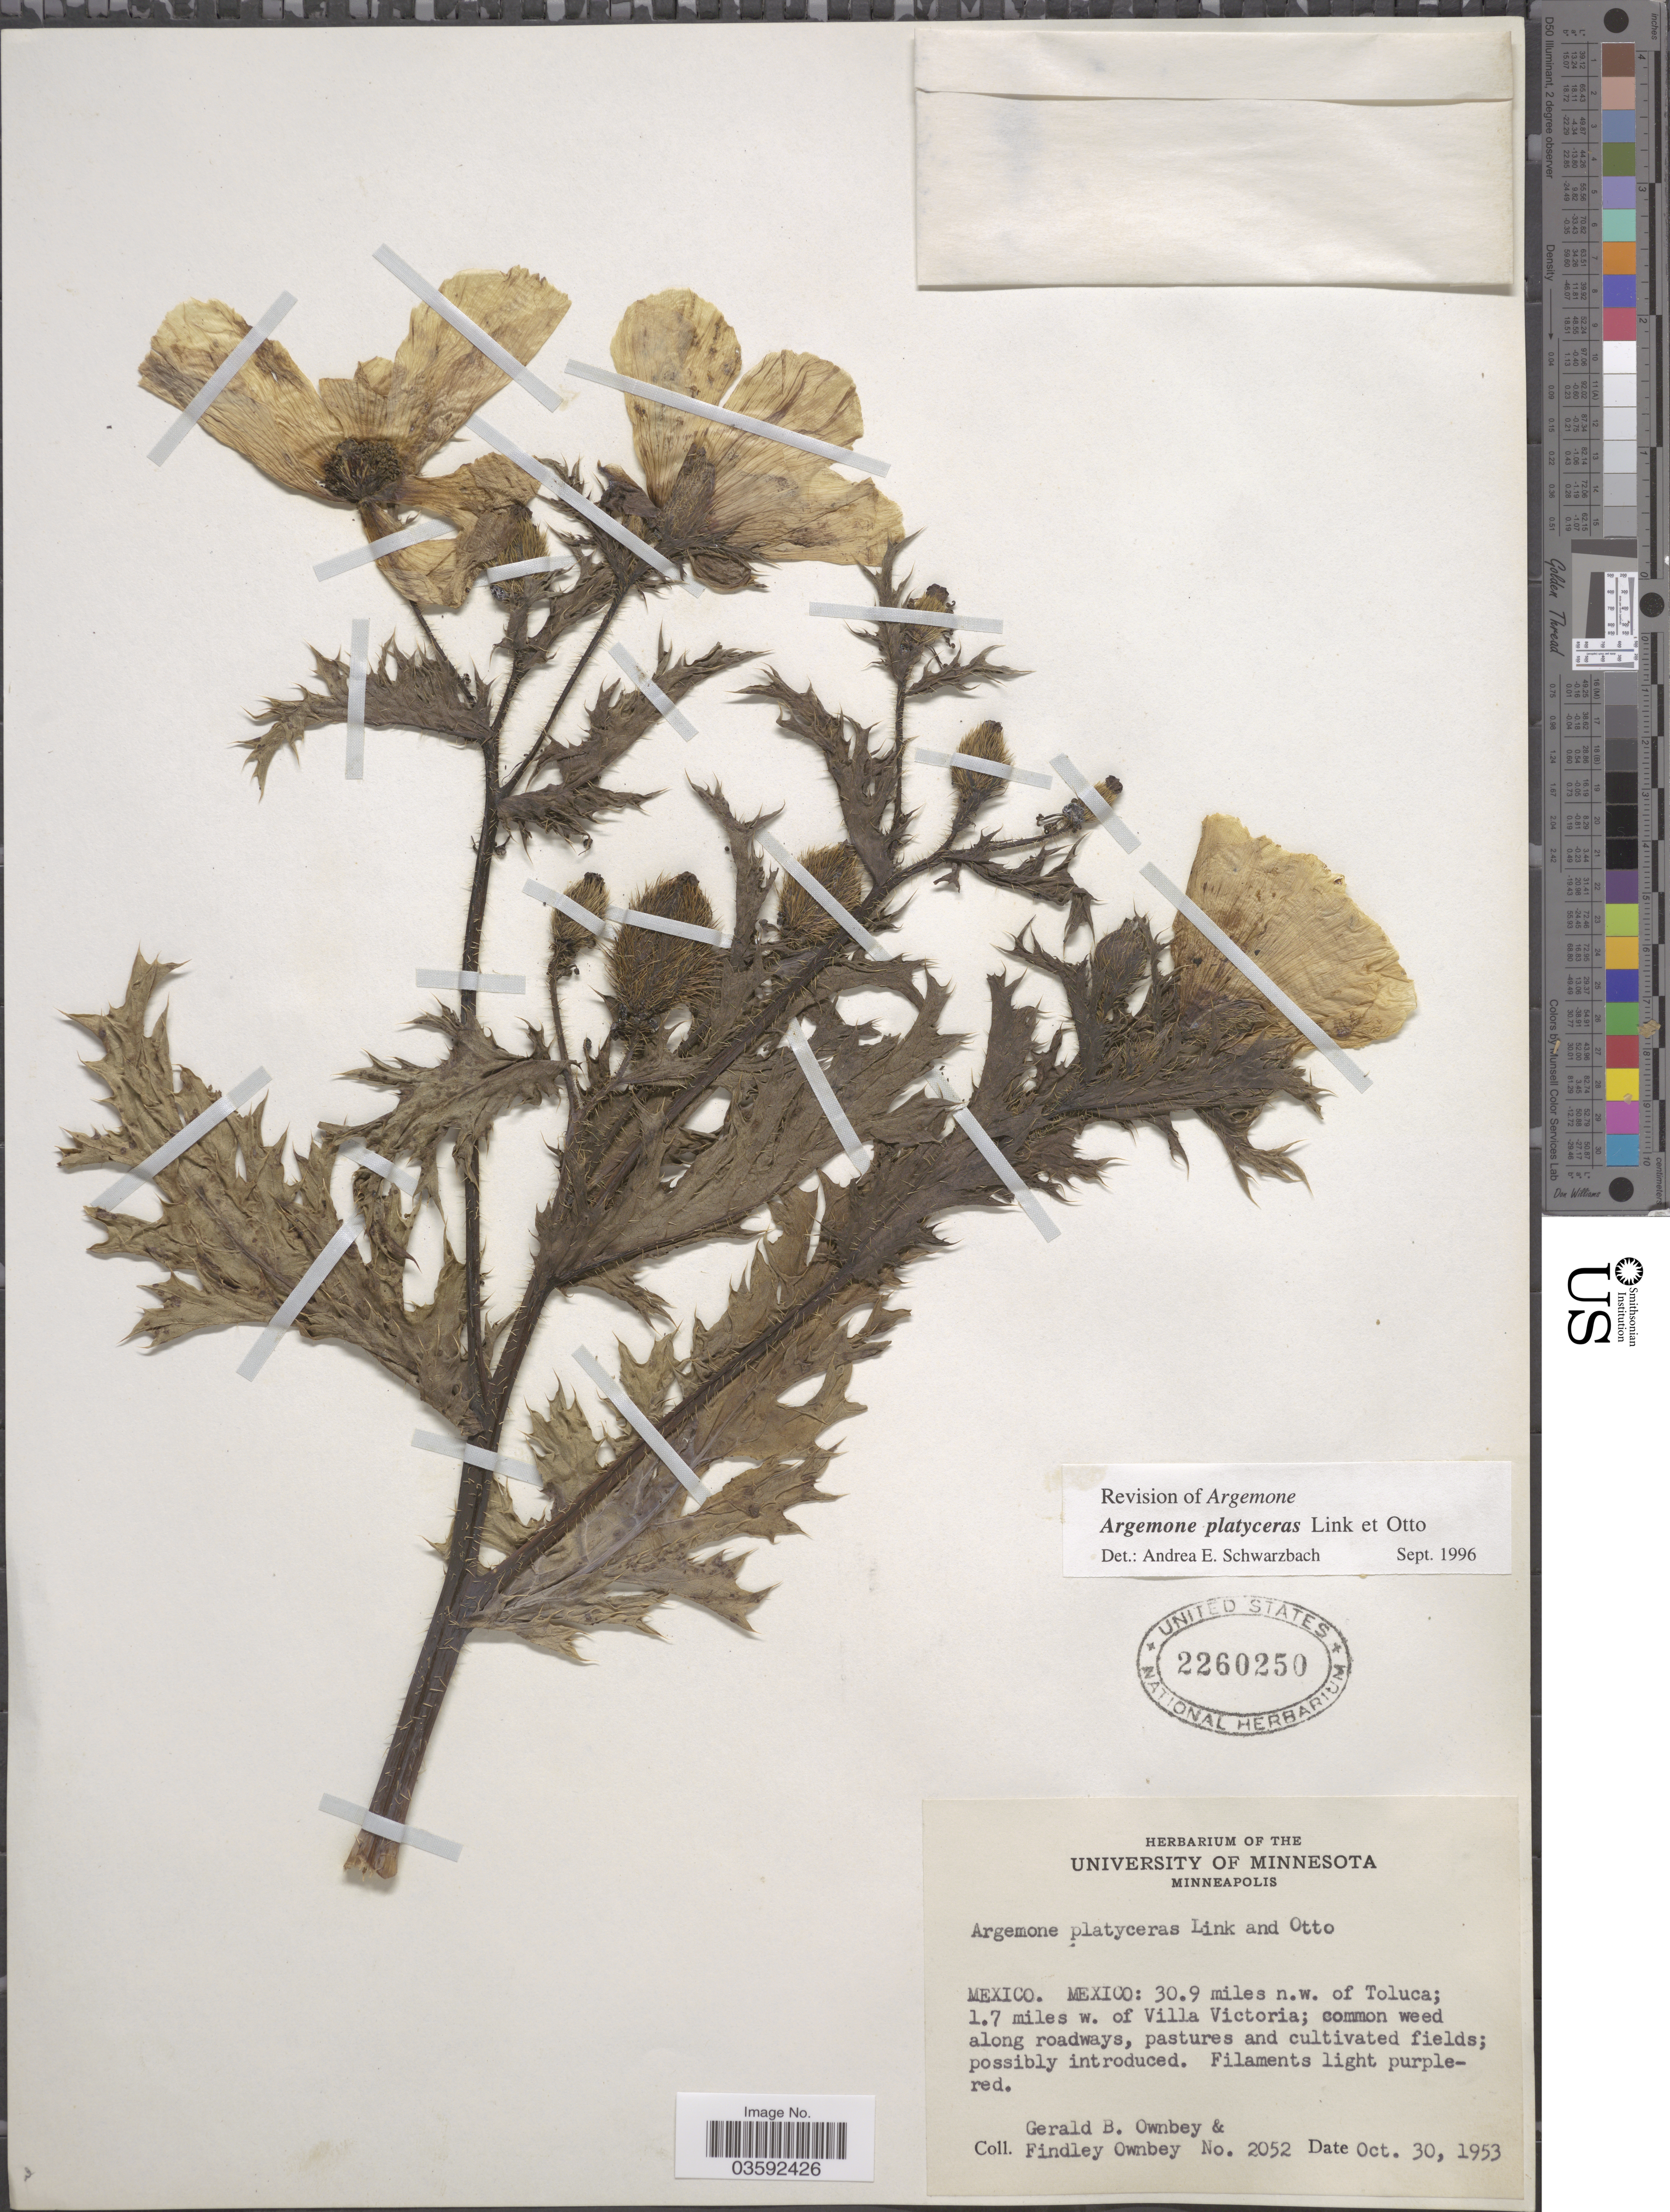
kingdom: Plantae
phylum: Tracheophyta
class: Magnoliopsida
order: Ranunculales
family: Papaveraceae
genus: Argemone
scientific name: Argemone platyceras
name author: Link & Otto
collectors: G. B. Ownbey & F. Ownbey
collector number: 2052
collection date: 1953-10-30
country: Mexico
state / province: México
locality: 30.9 miles n.w. of Toluca; 1.7 miles w. of Villa Victoria.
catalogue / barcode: US 2260250